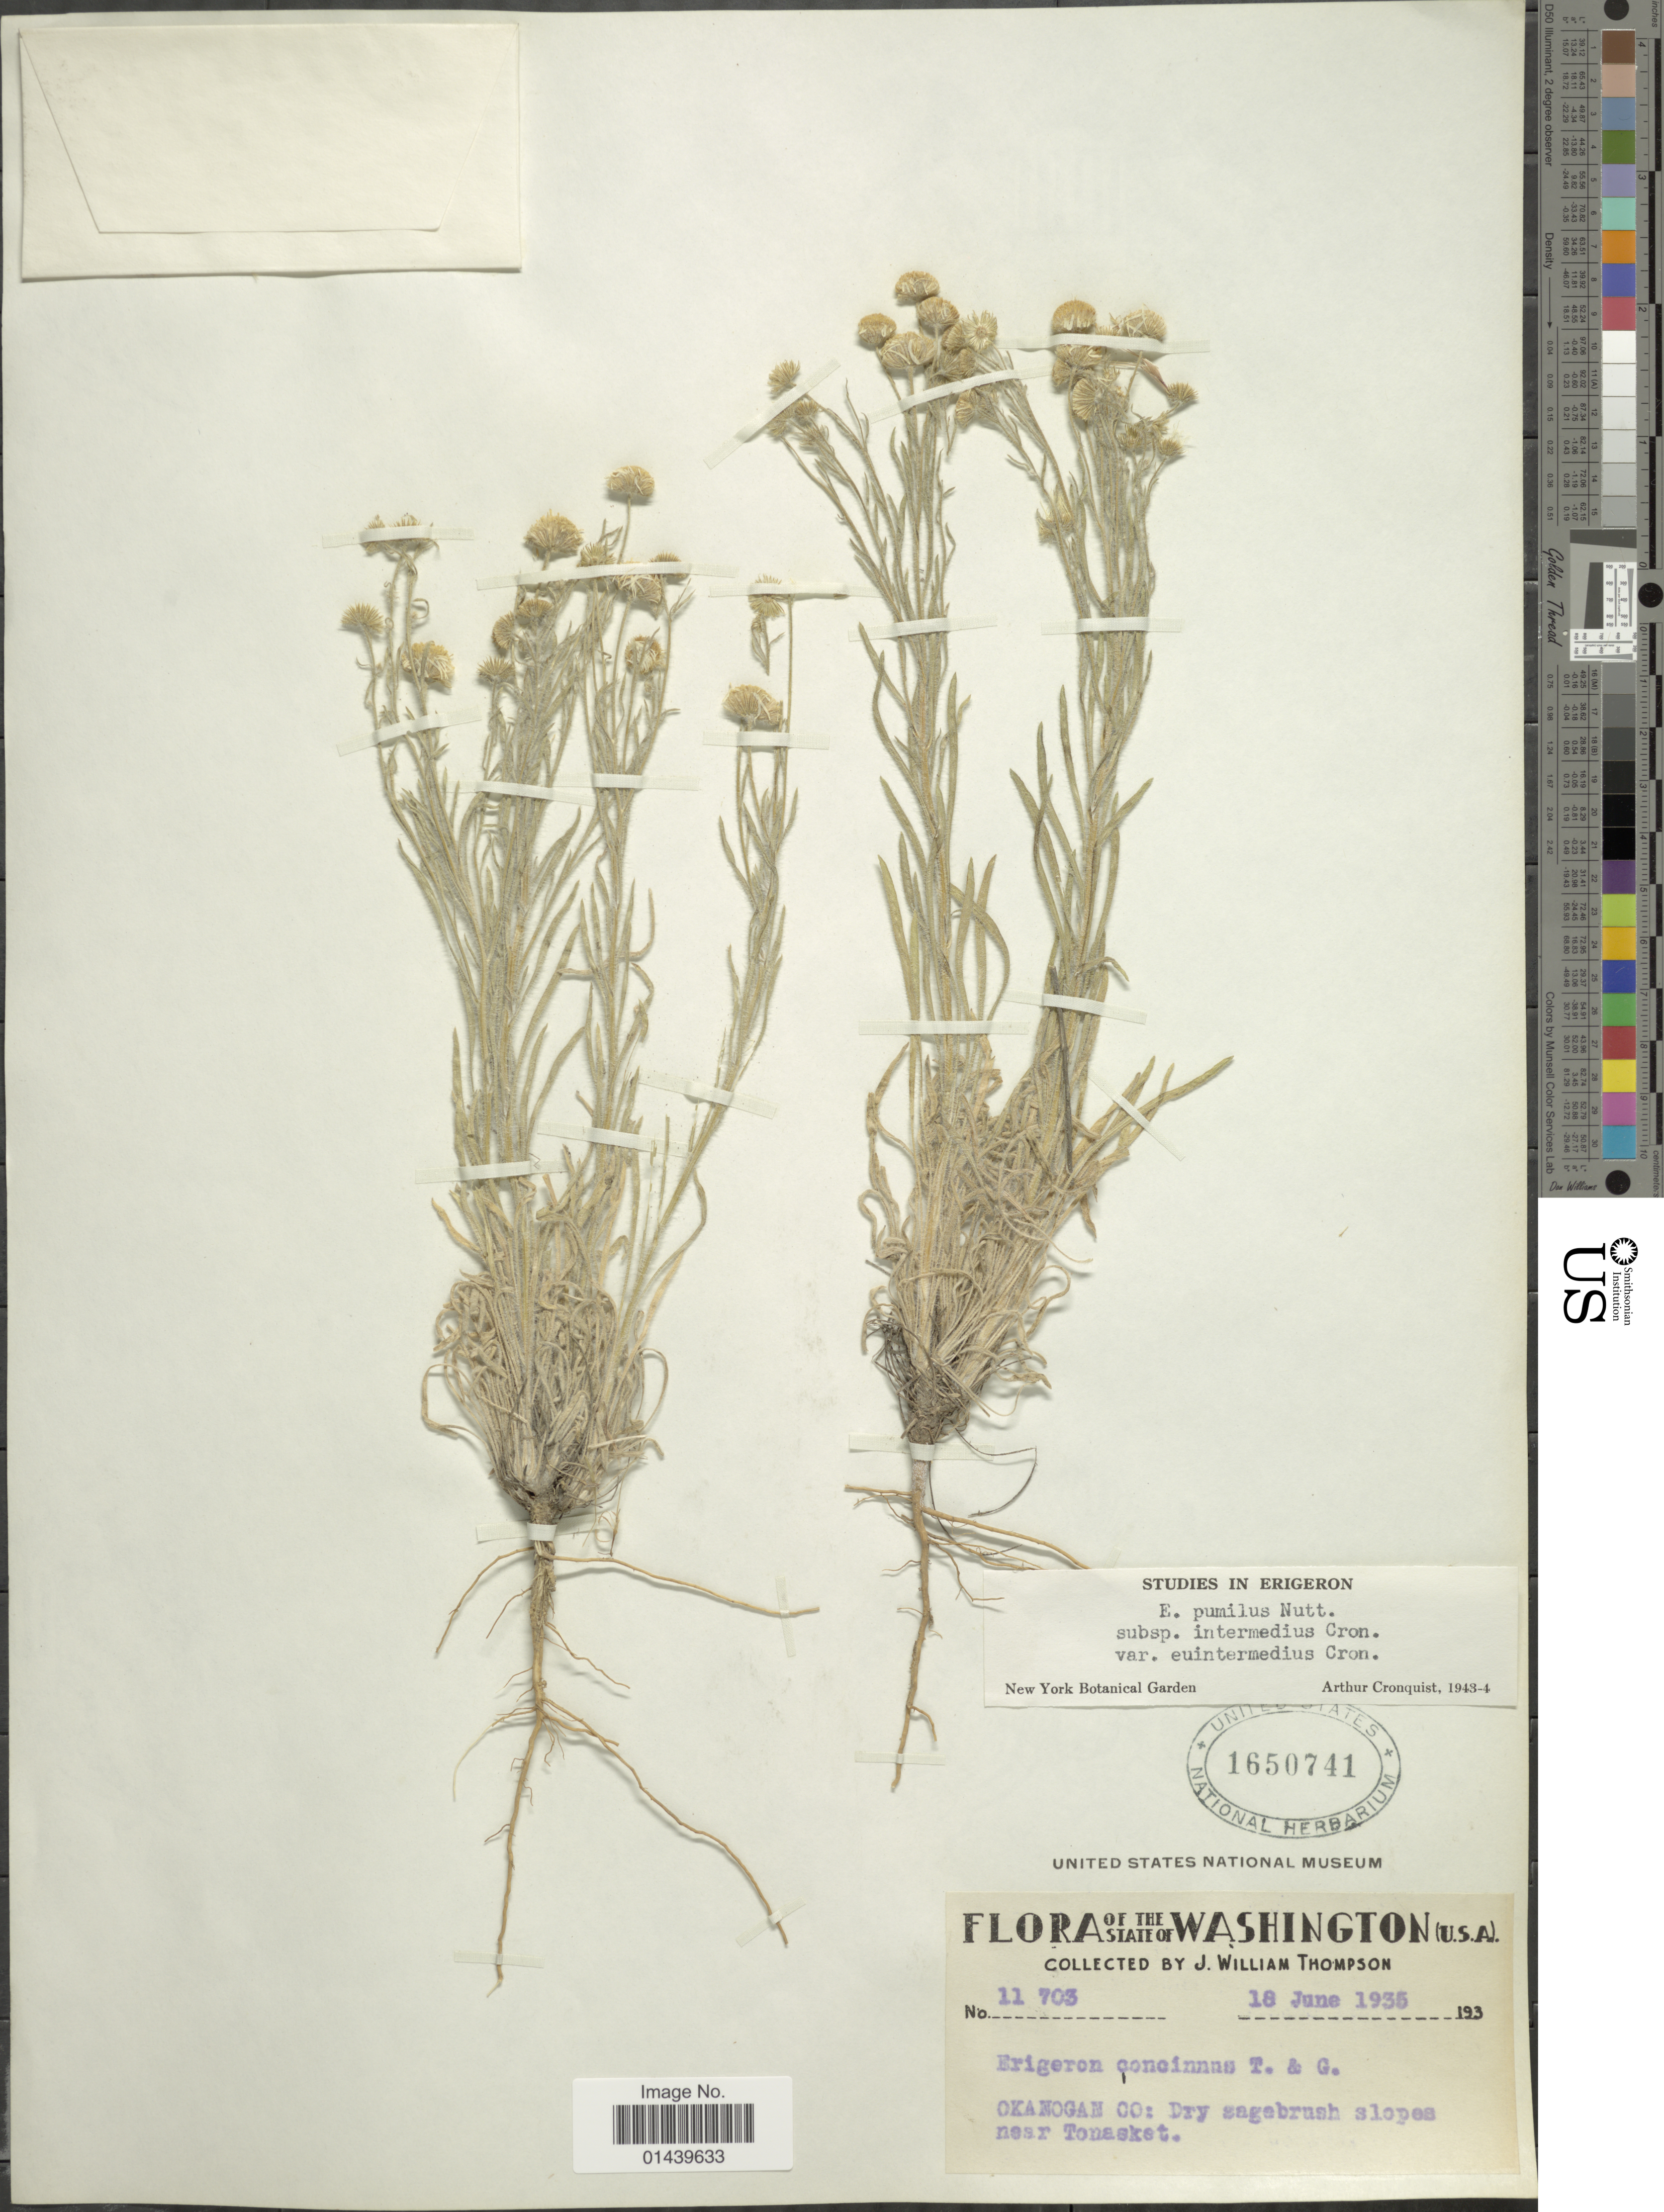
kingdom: Plantae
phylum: Tracheophyta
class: Magnoliopsida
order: Asterales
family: Asteraceae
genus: Erigeron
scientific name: Erigeron pumilus subsp. intermedius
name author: Cronq.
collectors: J. W. Thompson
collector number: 11703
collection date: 1935-06-18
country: United States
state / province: Washington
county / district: Okanogan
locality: The State of Washington (U.S.A.) Okanogan Co: Dry sagebrush slopes near Tonasket.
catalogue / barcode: US 1650741